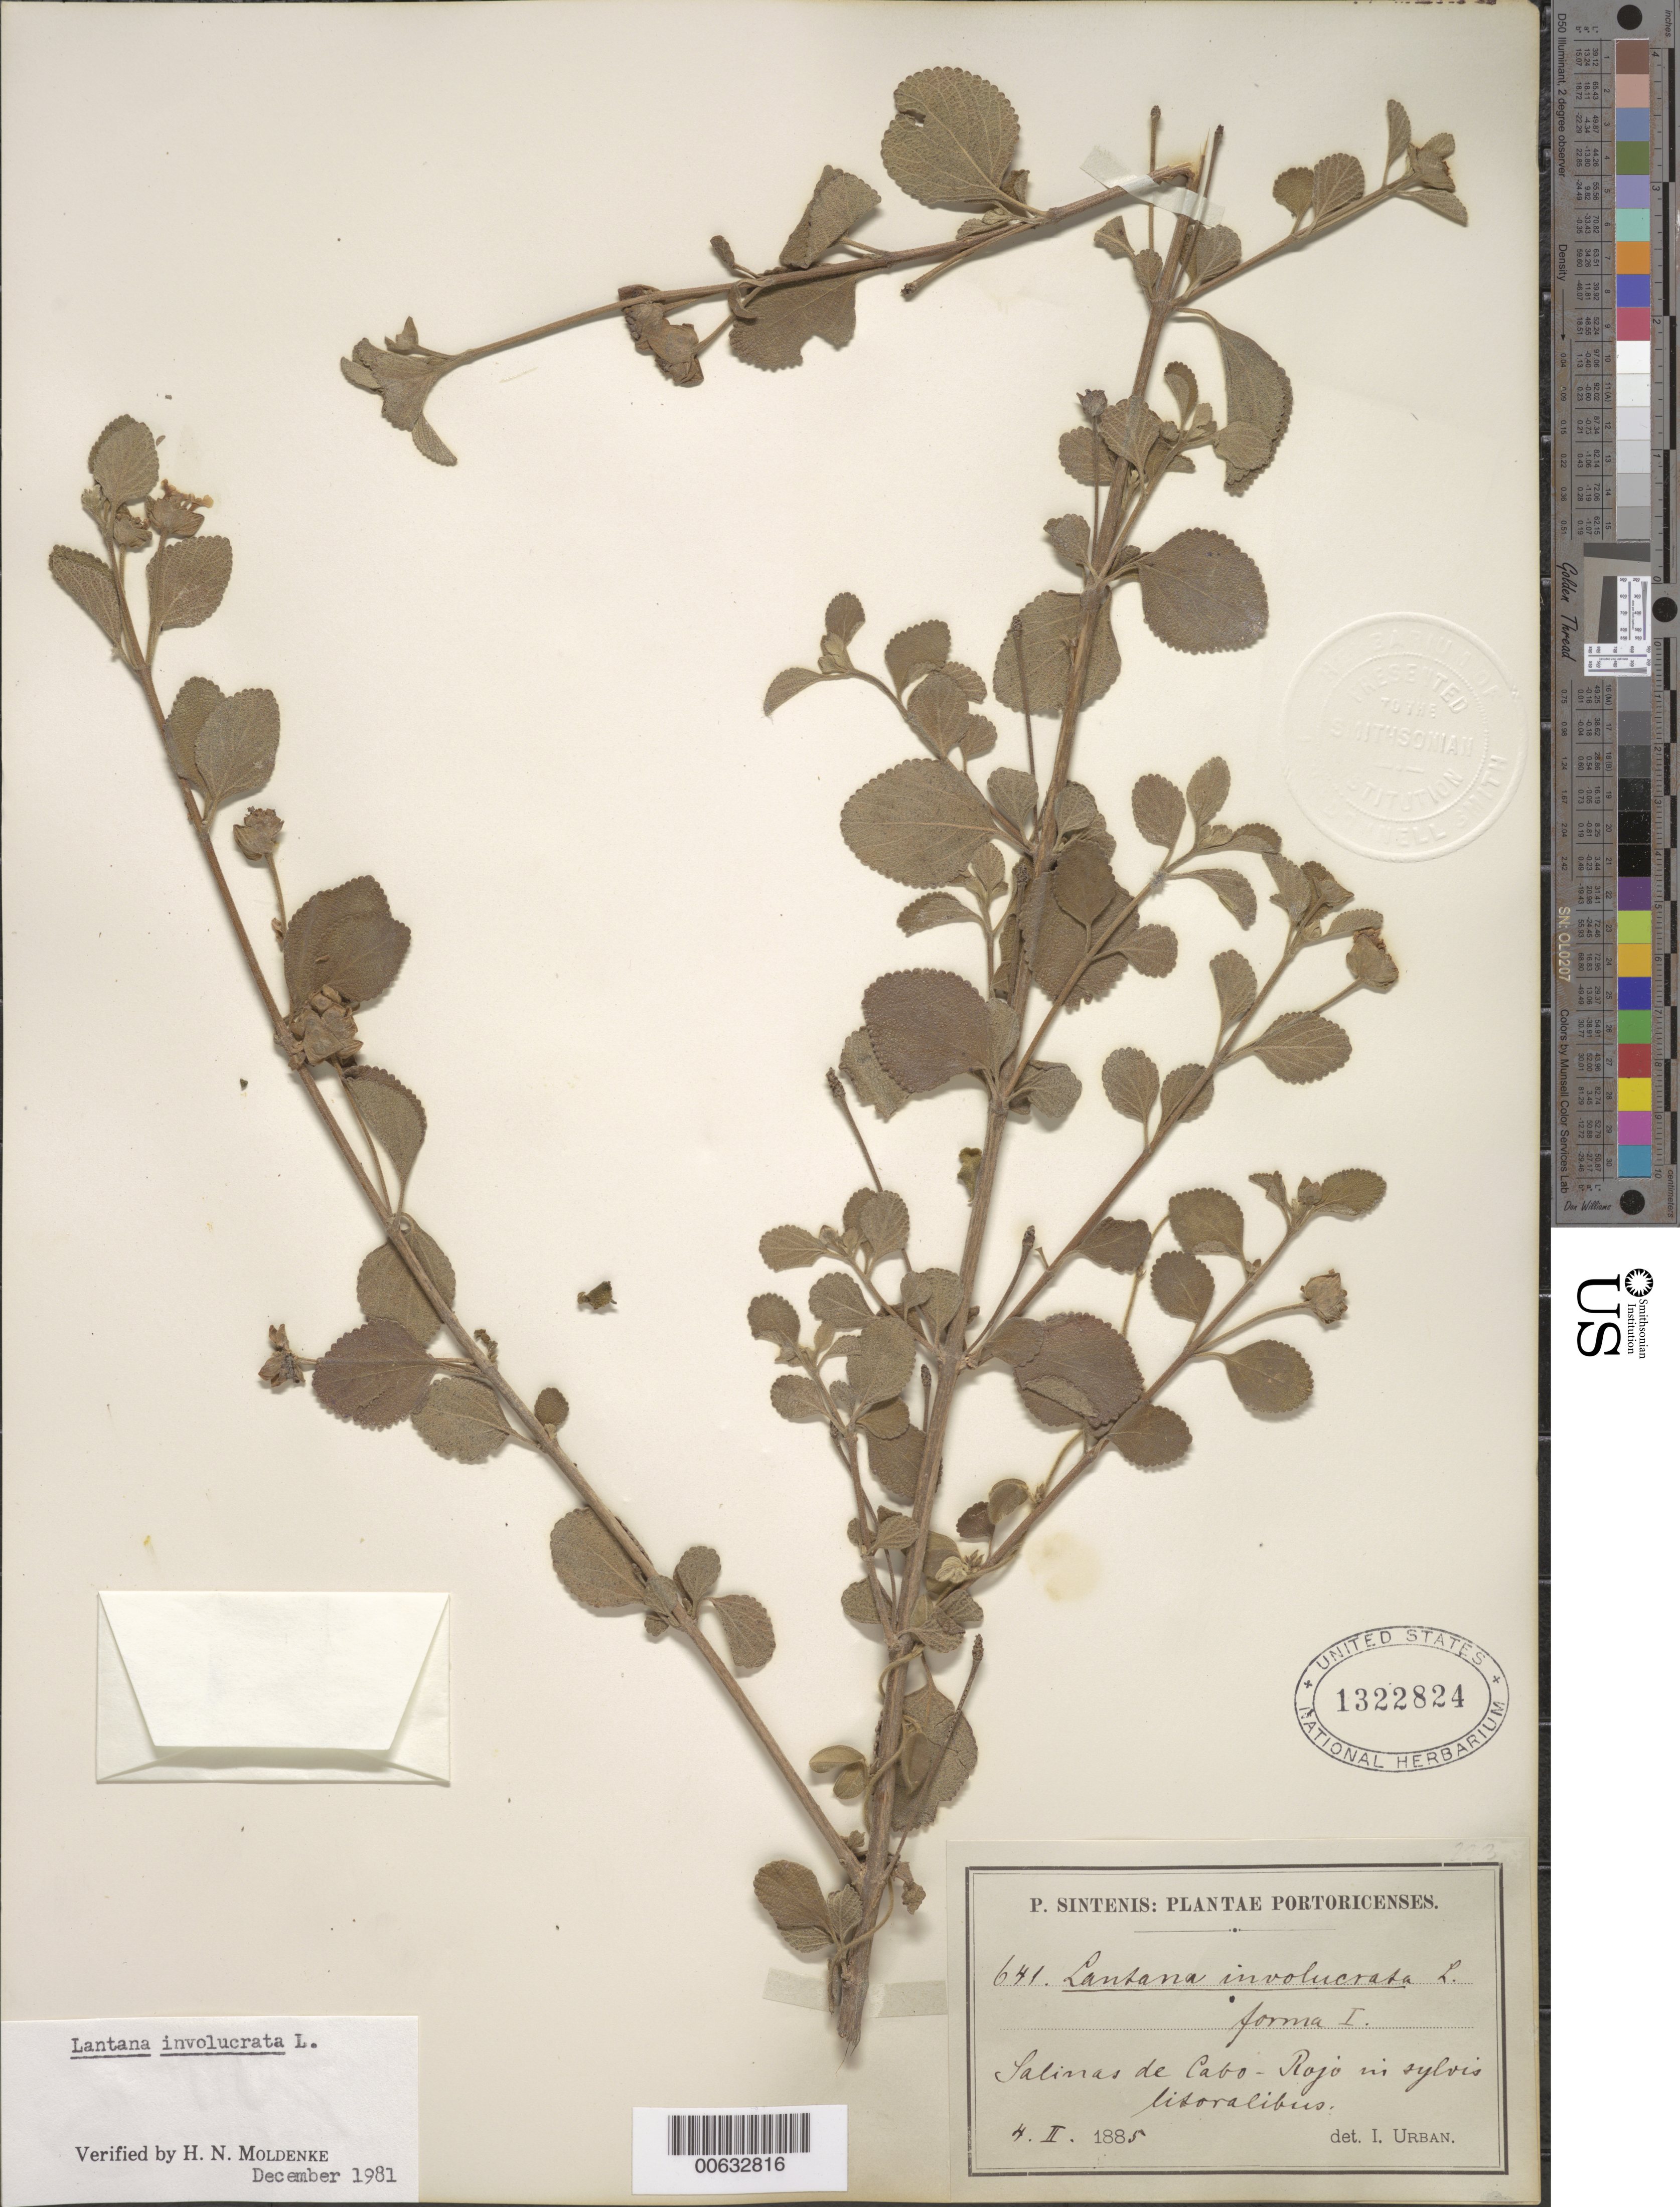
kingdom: Plantae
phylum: Tracheophyta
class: Magnoliopsida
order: Lamiales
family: Verbenaceae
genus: Lantana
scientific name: Lantana involucrata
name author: L.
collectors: P. Sintenis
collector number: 641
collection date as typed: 04 Feb 1885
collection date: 1885-02-04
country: Puerto Rico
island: Greater Antilles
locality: Salinas de Cabo-Rojo, in sylvis litoralibus.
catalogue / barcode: US 1322824